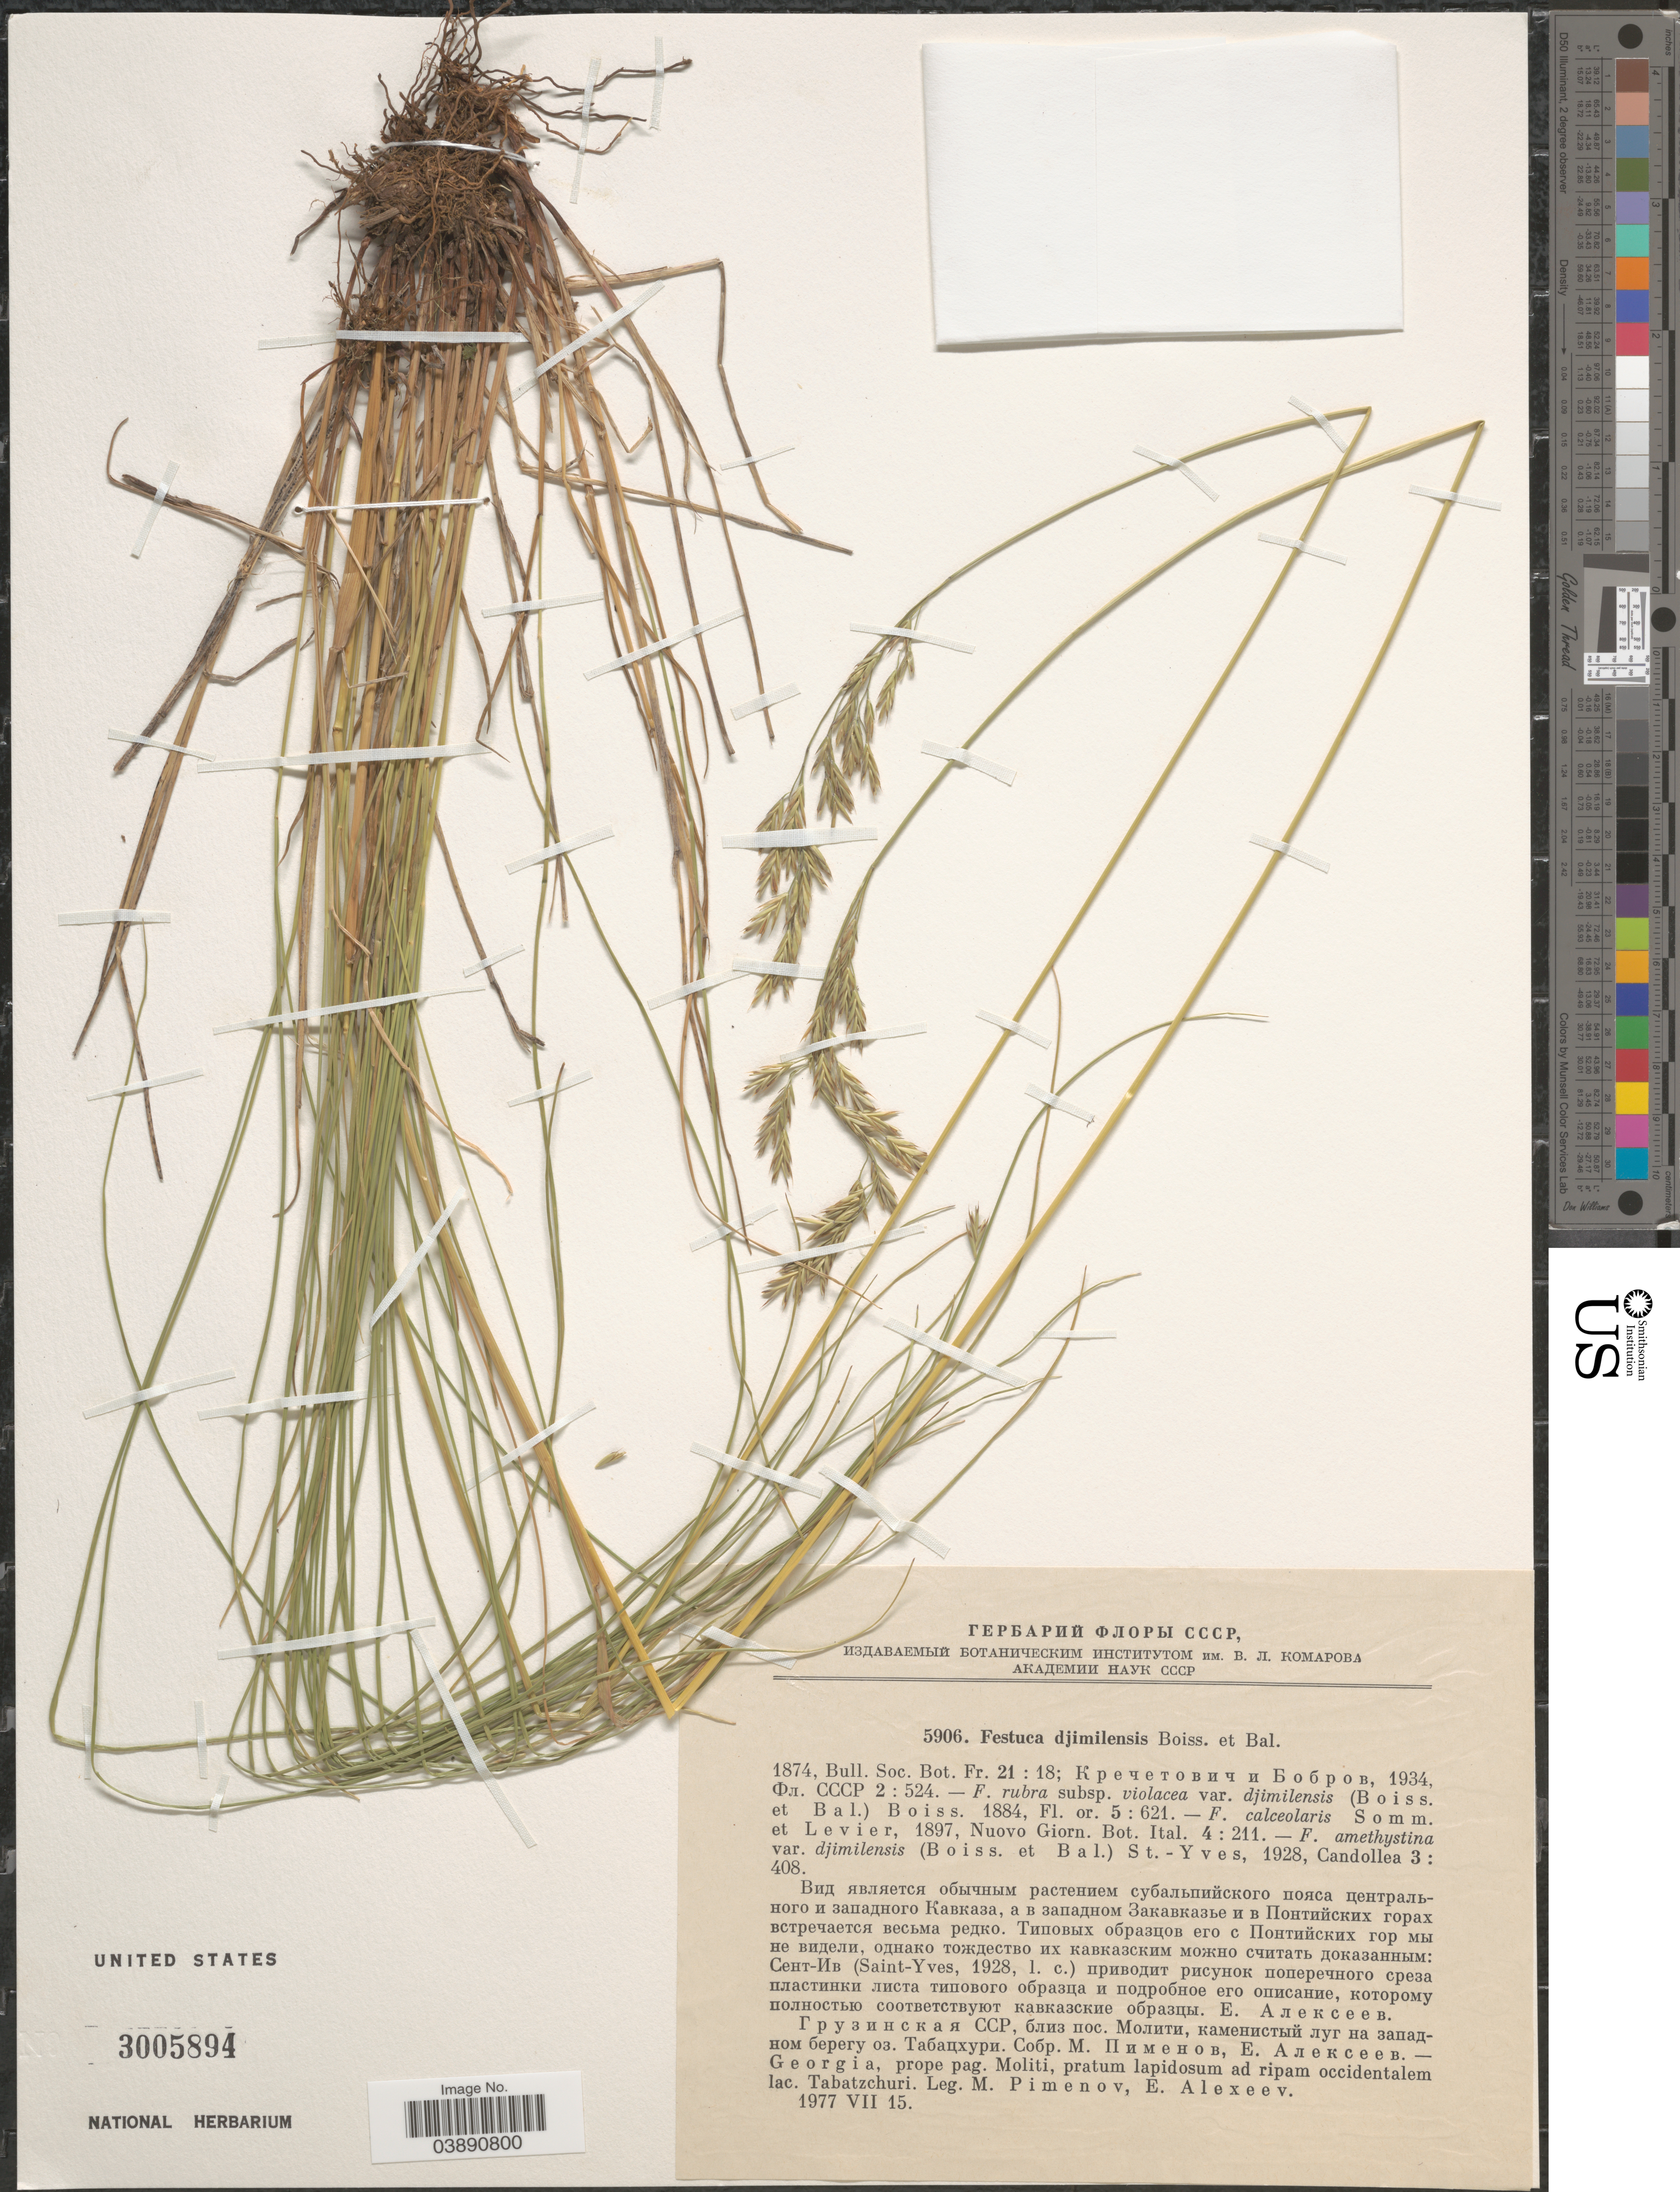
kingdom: Plantae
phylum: Tracheophyta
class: Liliopsida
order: Poales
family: Poaceae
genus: Festuca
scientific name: Festuca djimilensis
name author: Boiss. & Balansa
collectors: M. Pimenov & E. B. Alexeev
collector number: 5906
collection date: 1977-07-15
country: Georgia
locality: Georgia, prope pag. Molliti, pratum lapidosum ad ripam occidentalum lac. Tabatzchuri.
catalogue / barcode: US 3005894